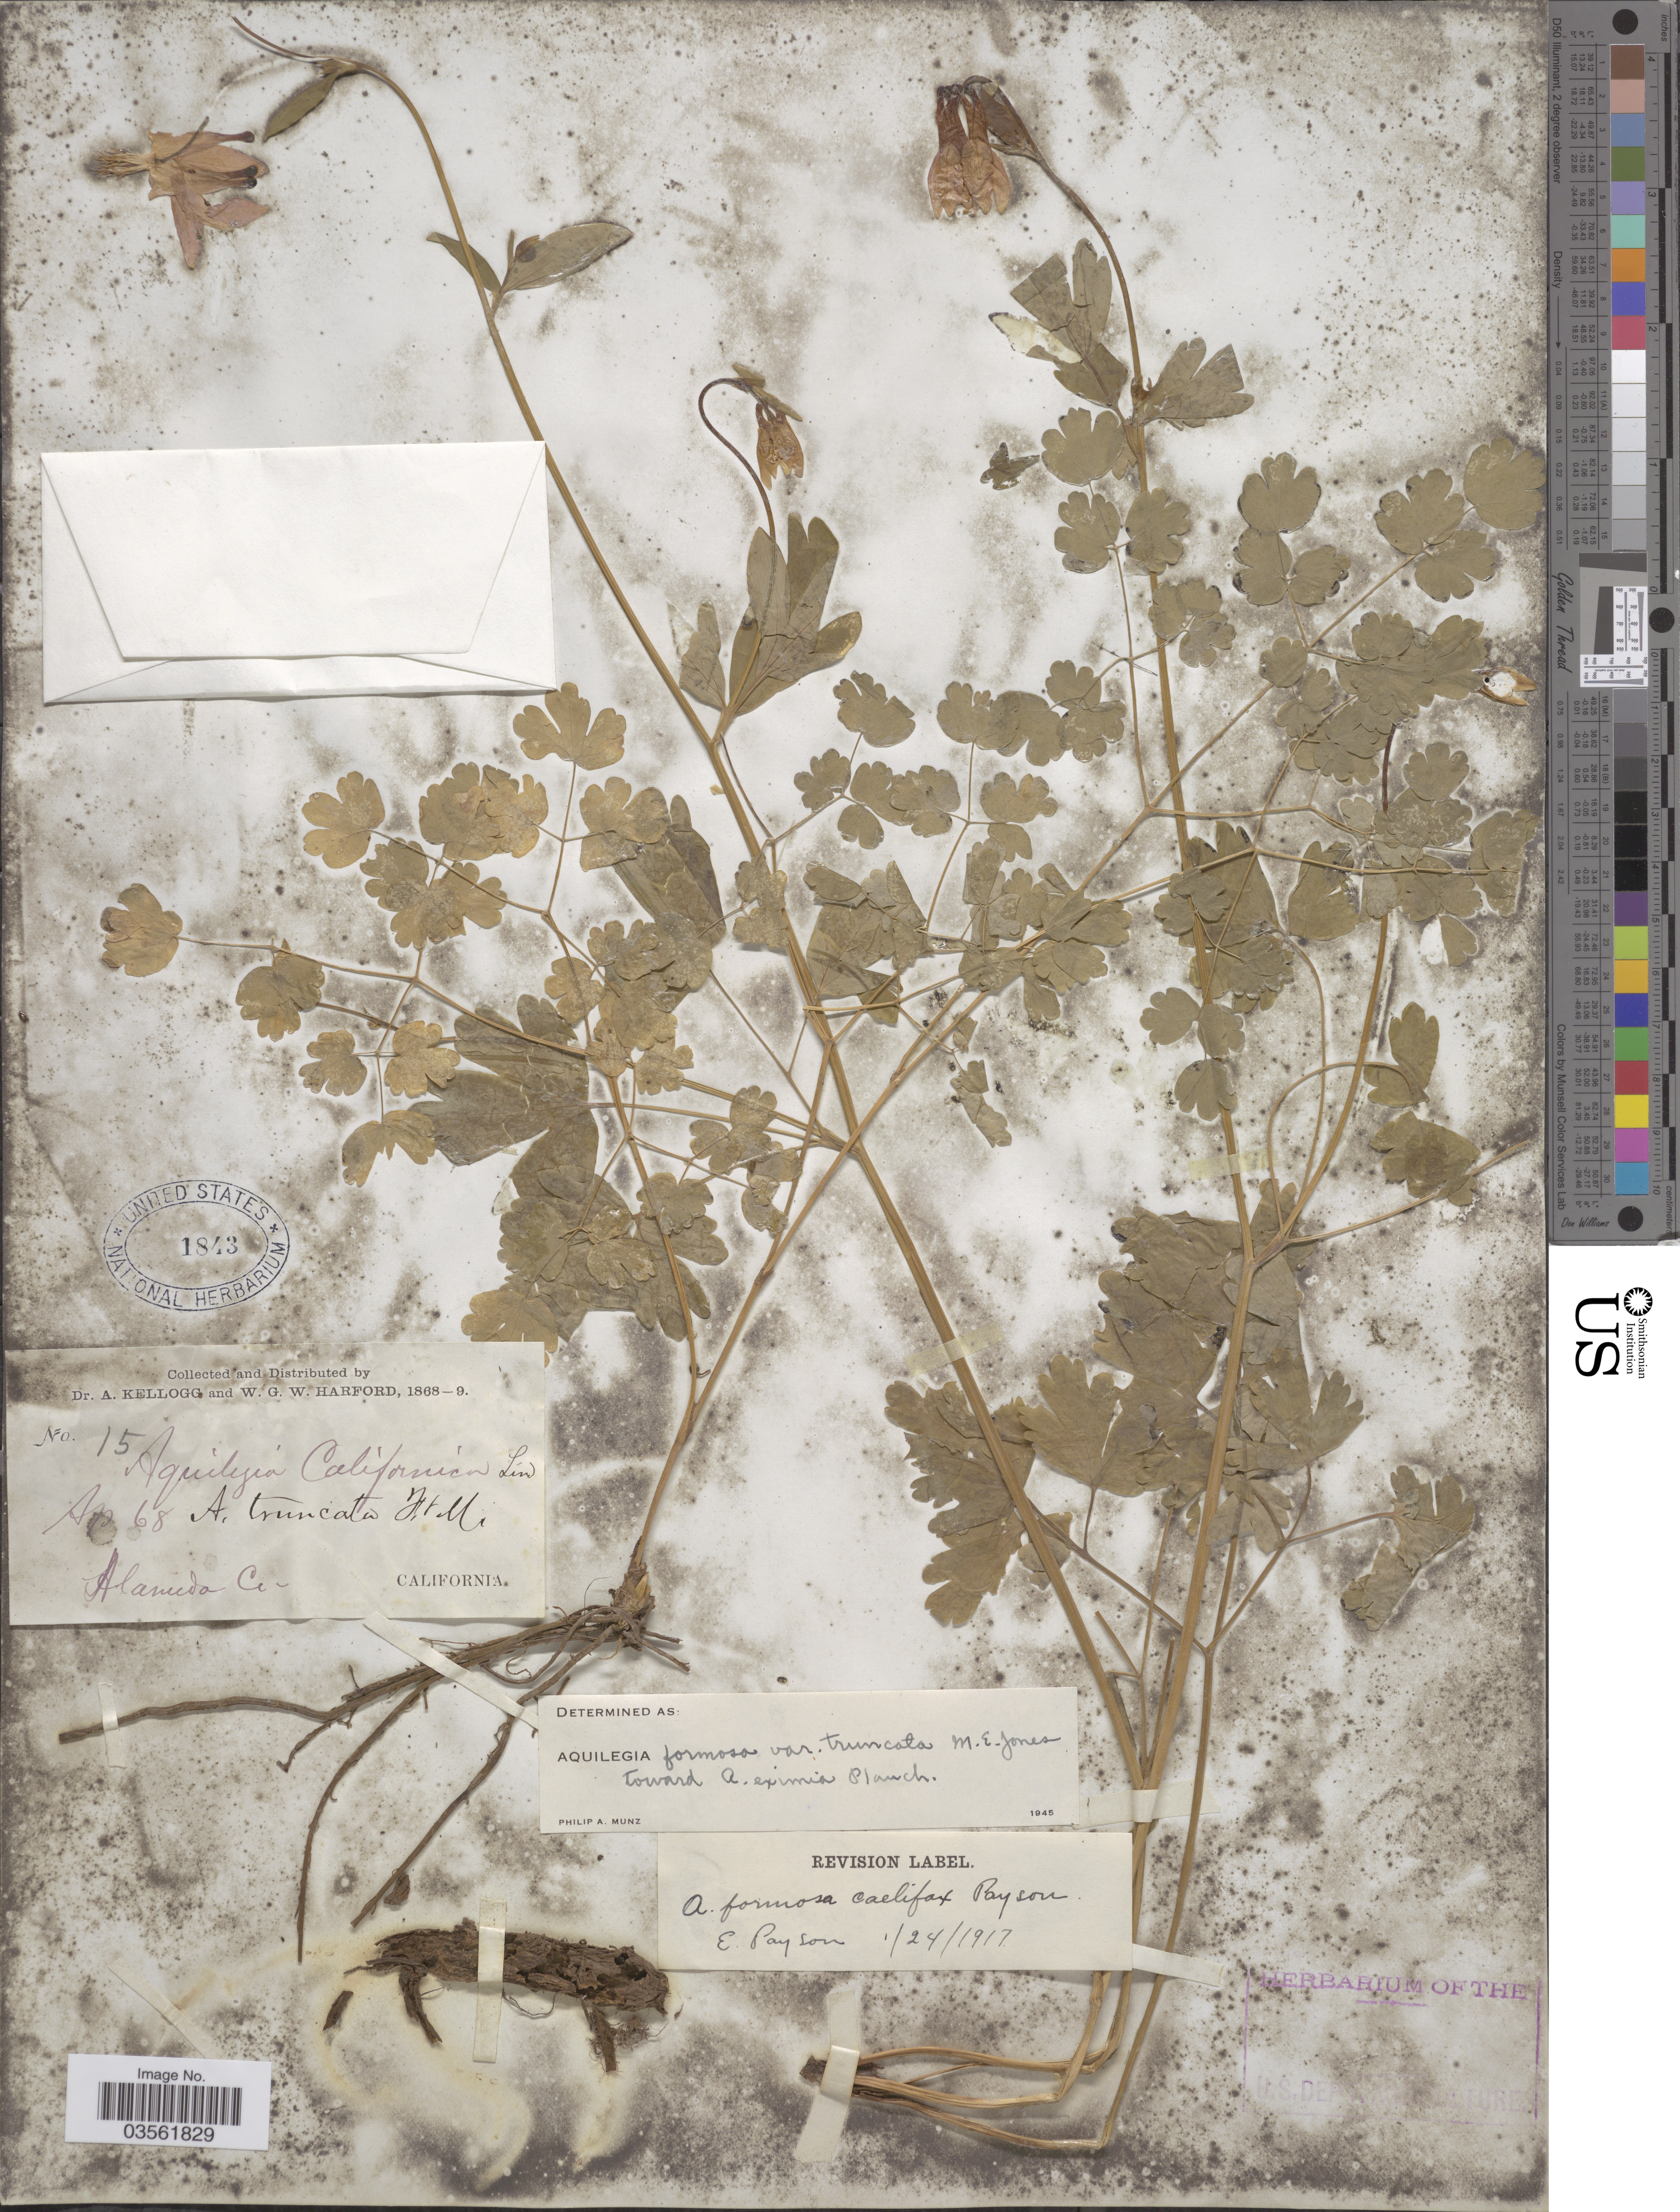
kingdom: Plantae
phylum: Tracheophyta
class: Magnoliopsida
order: Ranunculales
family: Ranunculaceae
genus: Aquilegia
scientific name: Aquilegia formosa var. truncata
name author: M.E. Jones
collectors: A. Kellogg & W. G. W. Harford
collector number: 15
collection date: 1868-04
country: United States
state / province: California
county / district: Alameda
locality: Alameda Co.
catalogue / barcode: US 1843